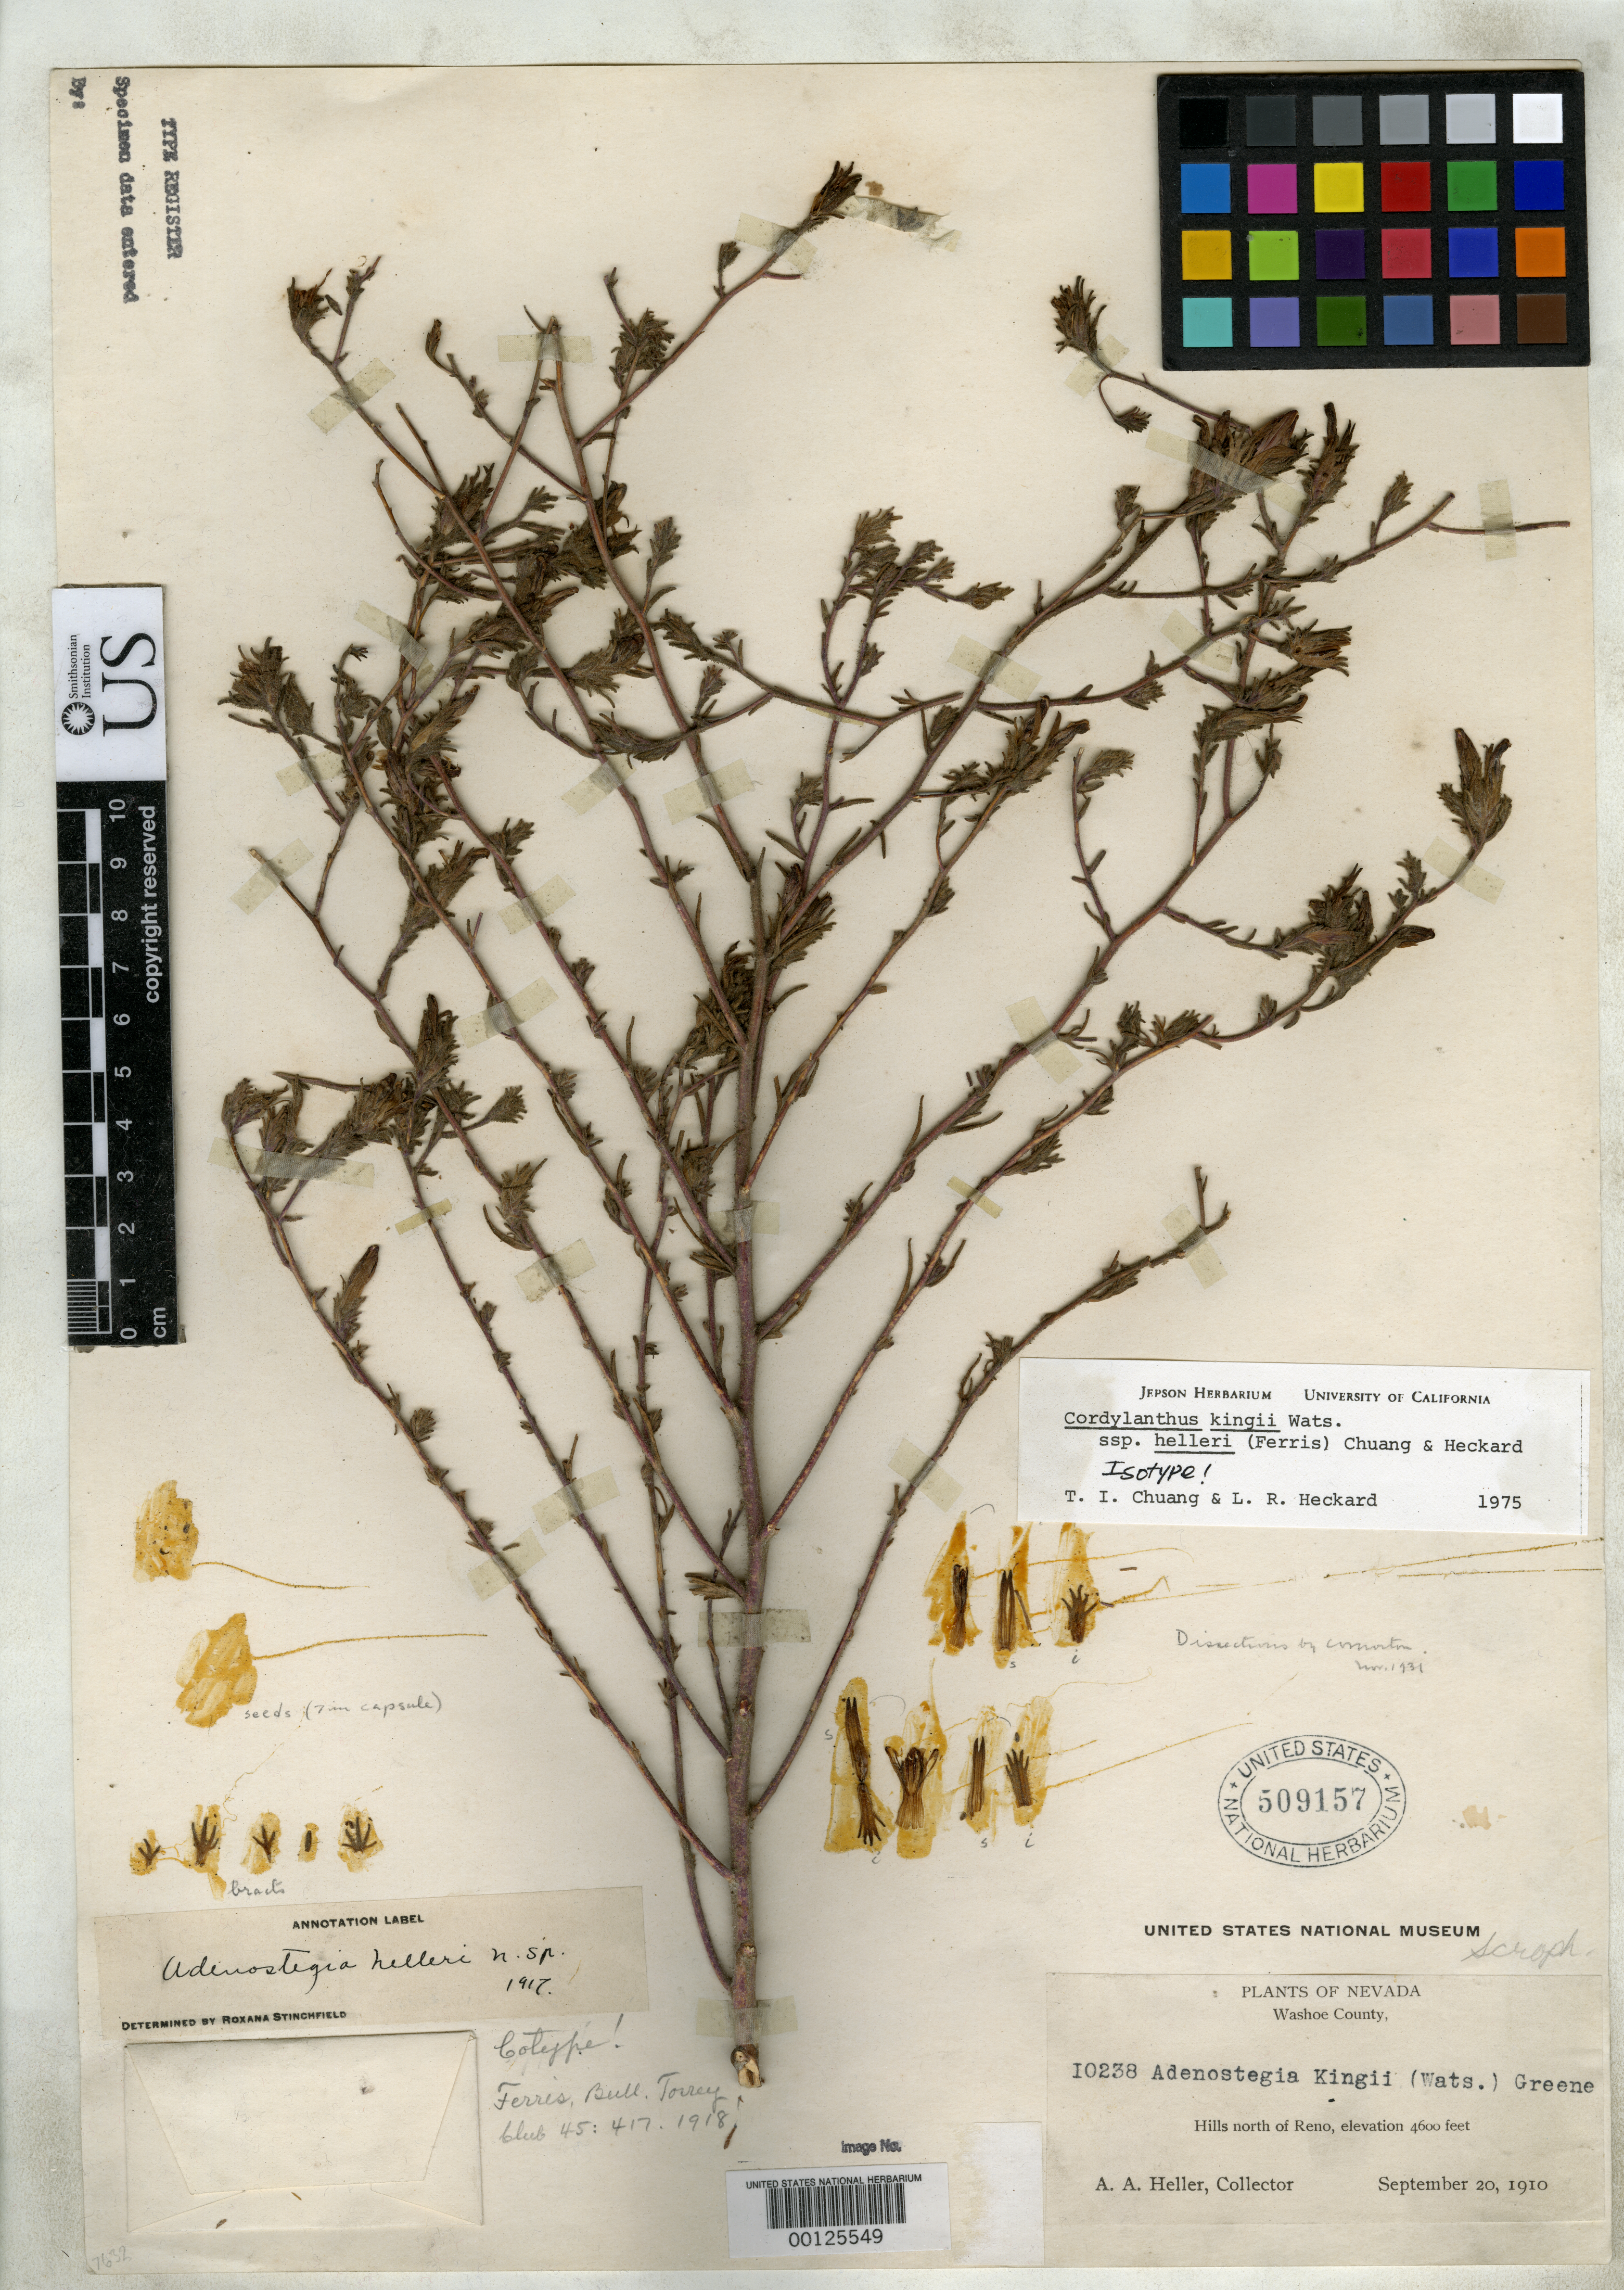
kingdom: Plantae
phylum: Tracheophyta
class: Magnoliopsida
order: Lamiales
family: Orobanchaceae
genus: Adenostegia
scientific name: Adenostegia helleri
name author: Ferris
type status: Isotype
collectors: A. A. Heller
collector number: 10238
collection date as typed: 20 Sep 1910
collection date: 1910-09-20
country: United States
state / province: Nevada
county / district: Washoe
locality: North of Reno.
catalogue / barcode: US 509157